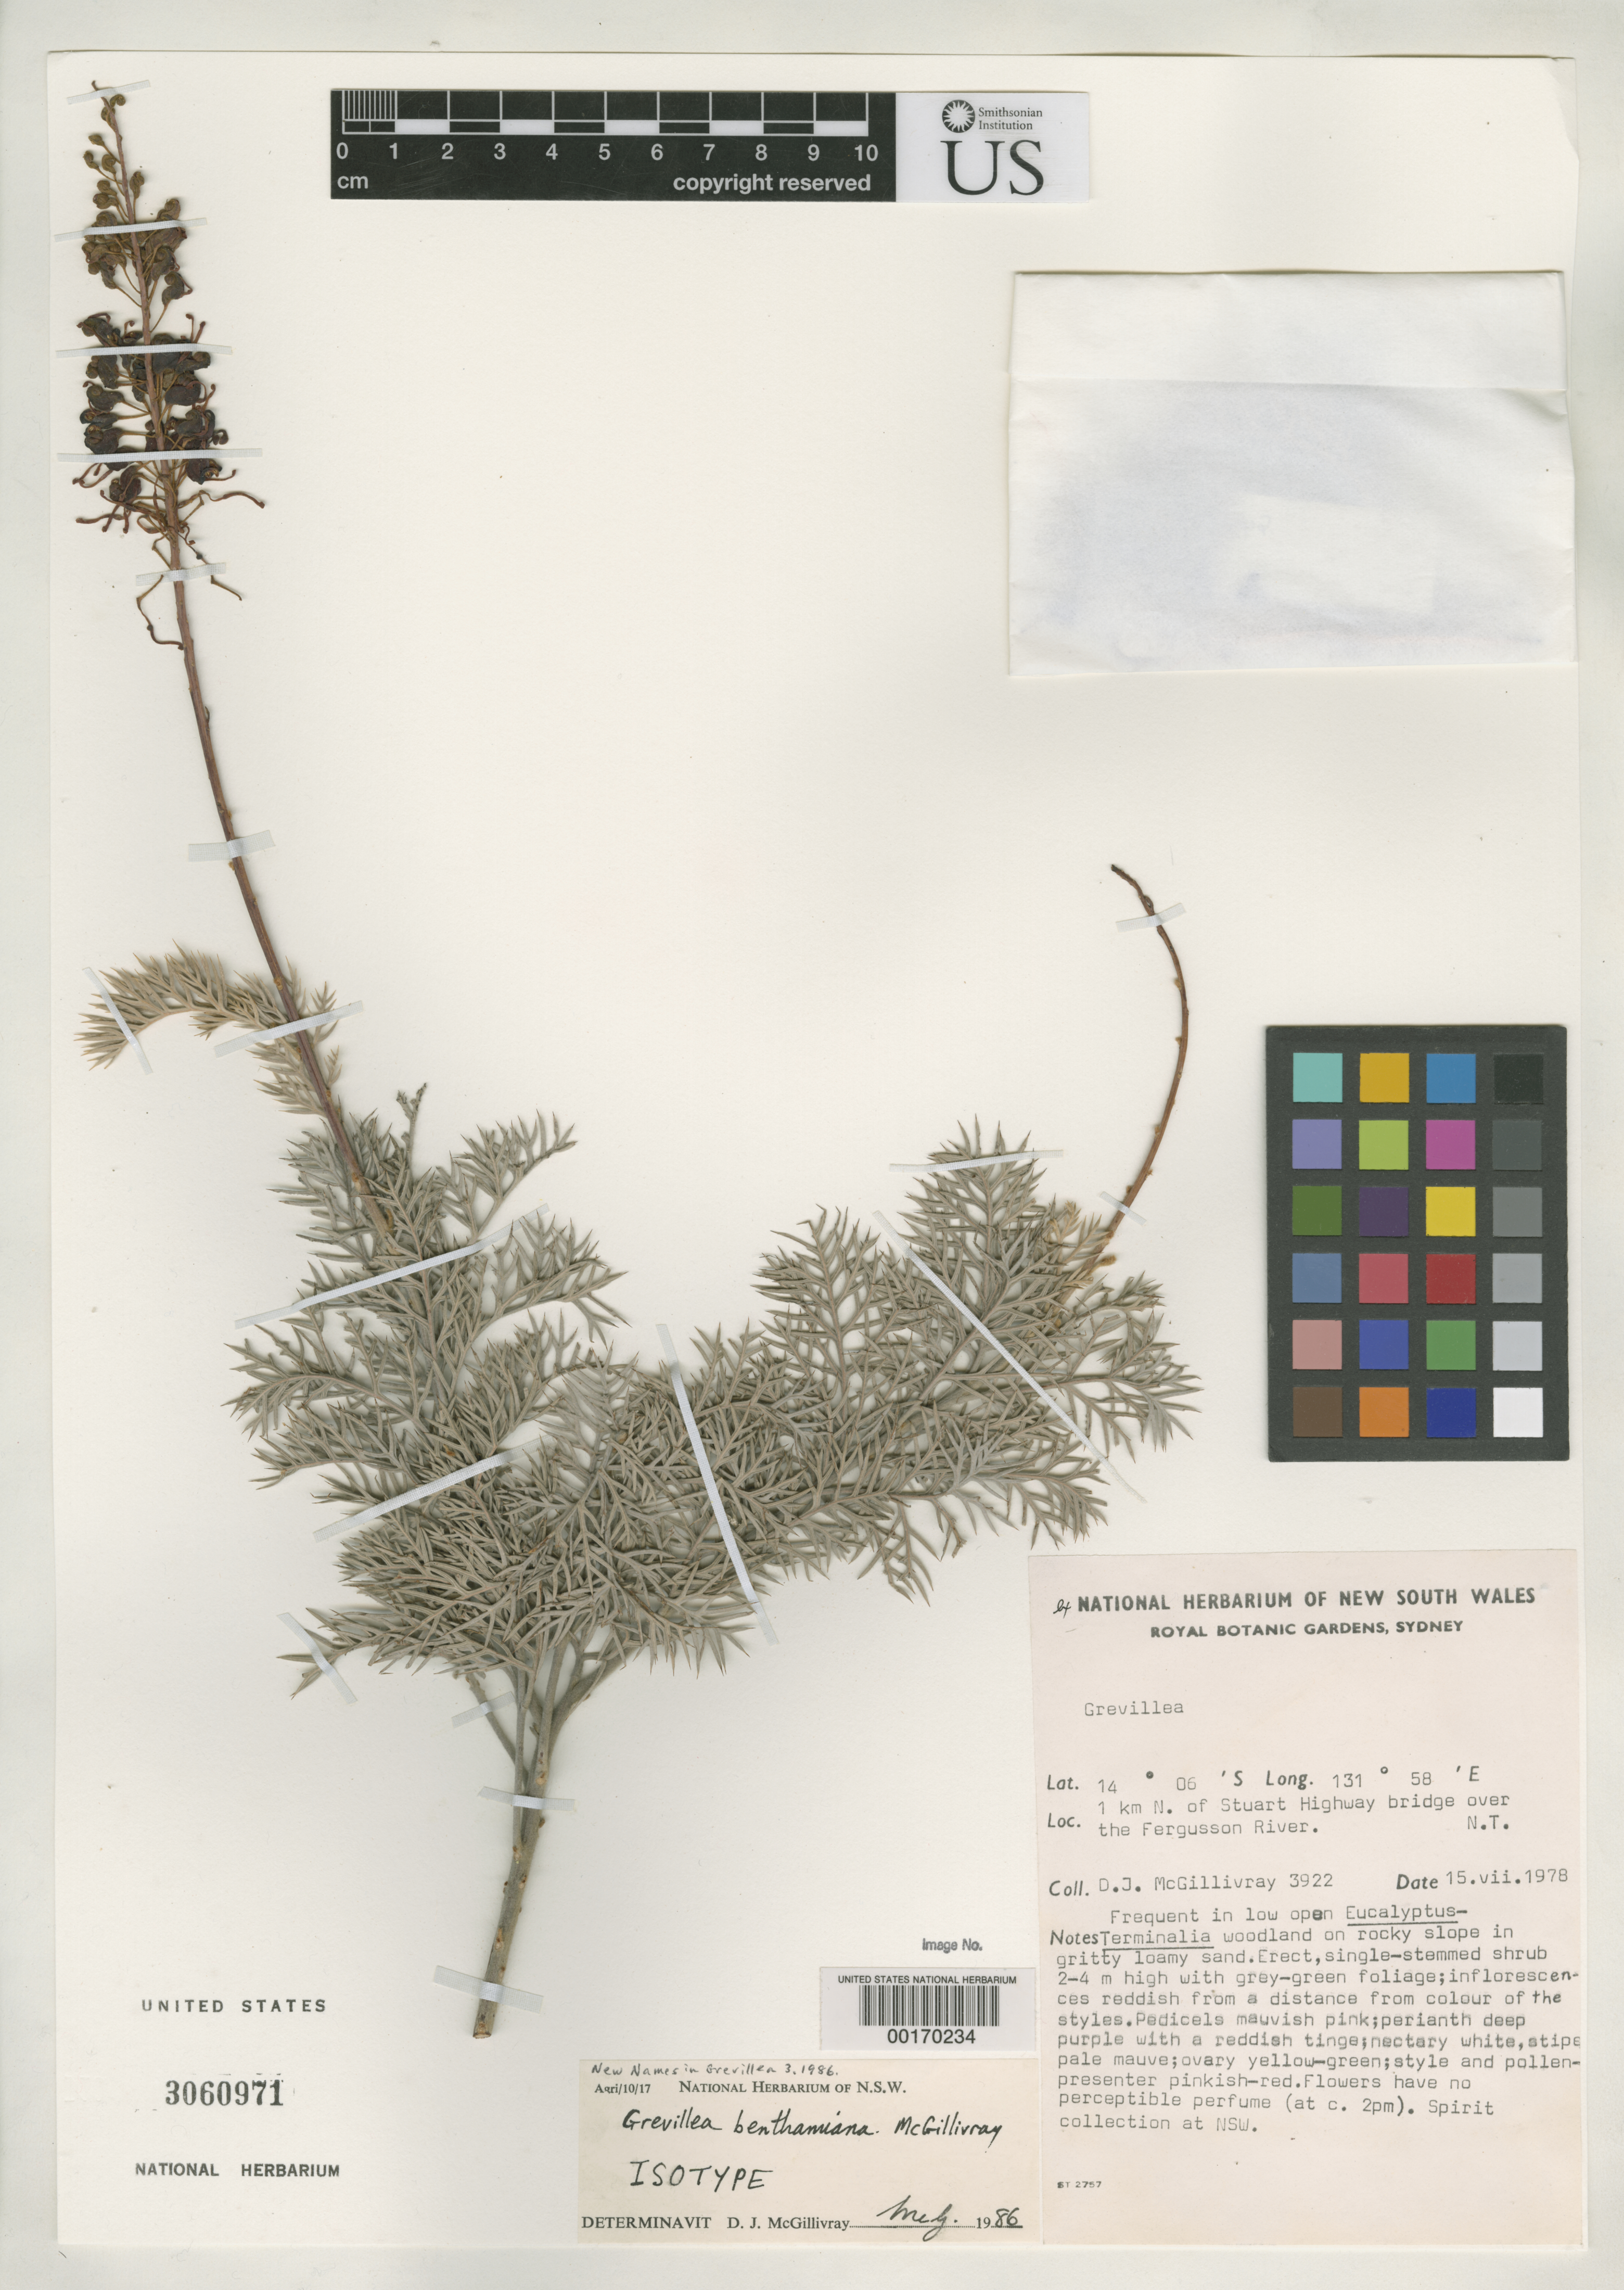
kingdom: Plantae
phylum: Tracheophyta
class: Magnoliopsida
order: Proteales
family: Proteaceae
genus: Grevillea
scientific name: Grevillea benthamiana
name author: McGill.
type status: Isotype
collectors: D. J. McGillivray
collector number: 3922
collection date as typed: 15 Jul 1978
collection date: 1978-07-15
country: Australia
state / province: Northern Territory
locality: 1 km N of Stuart highway bridge over Fergusson River.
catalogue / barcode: US 3060971